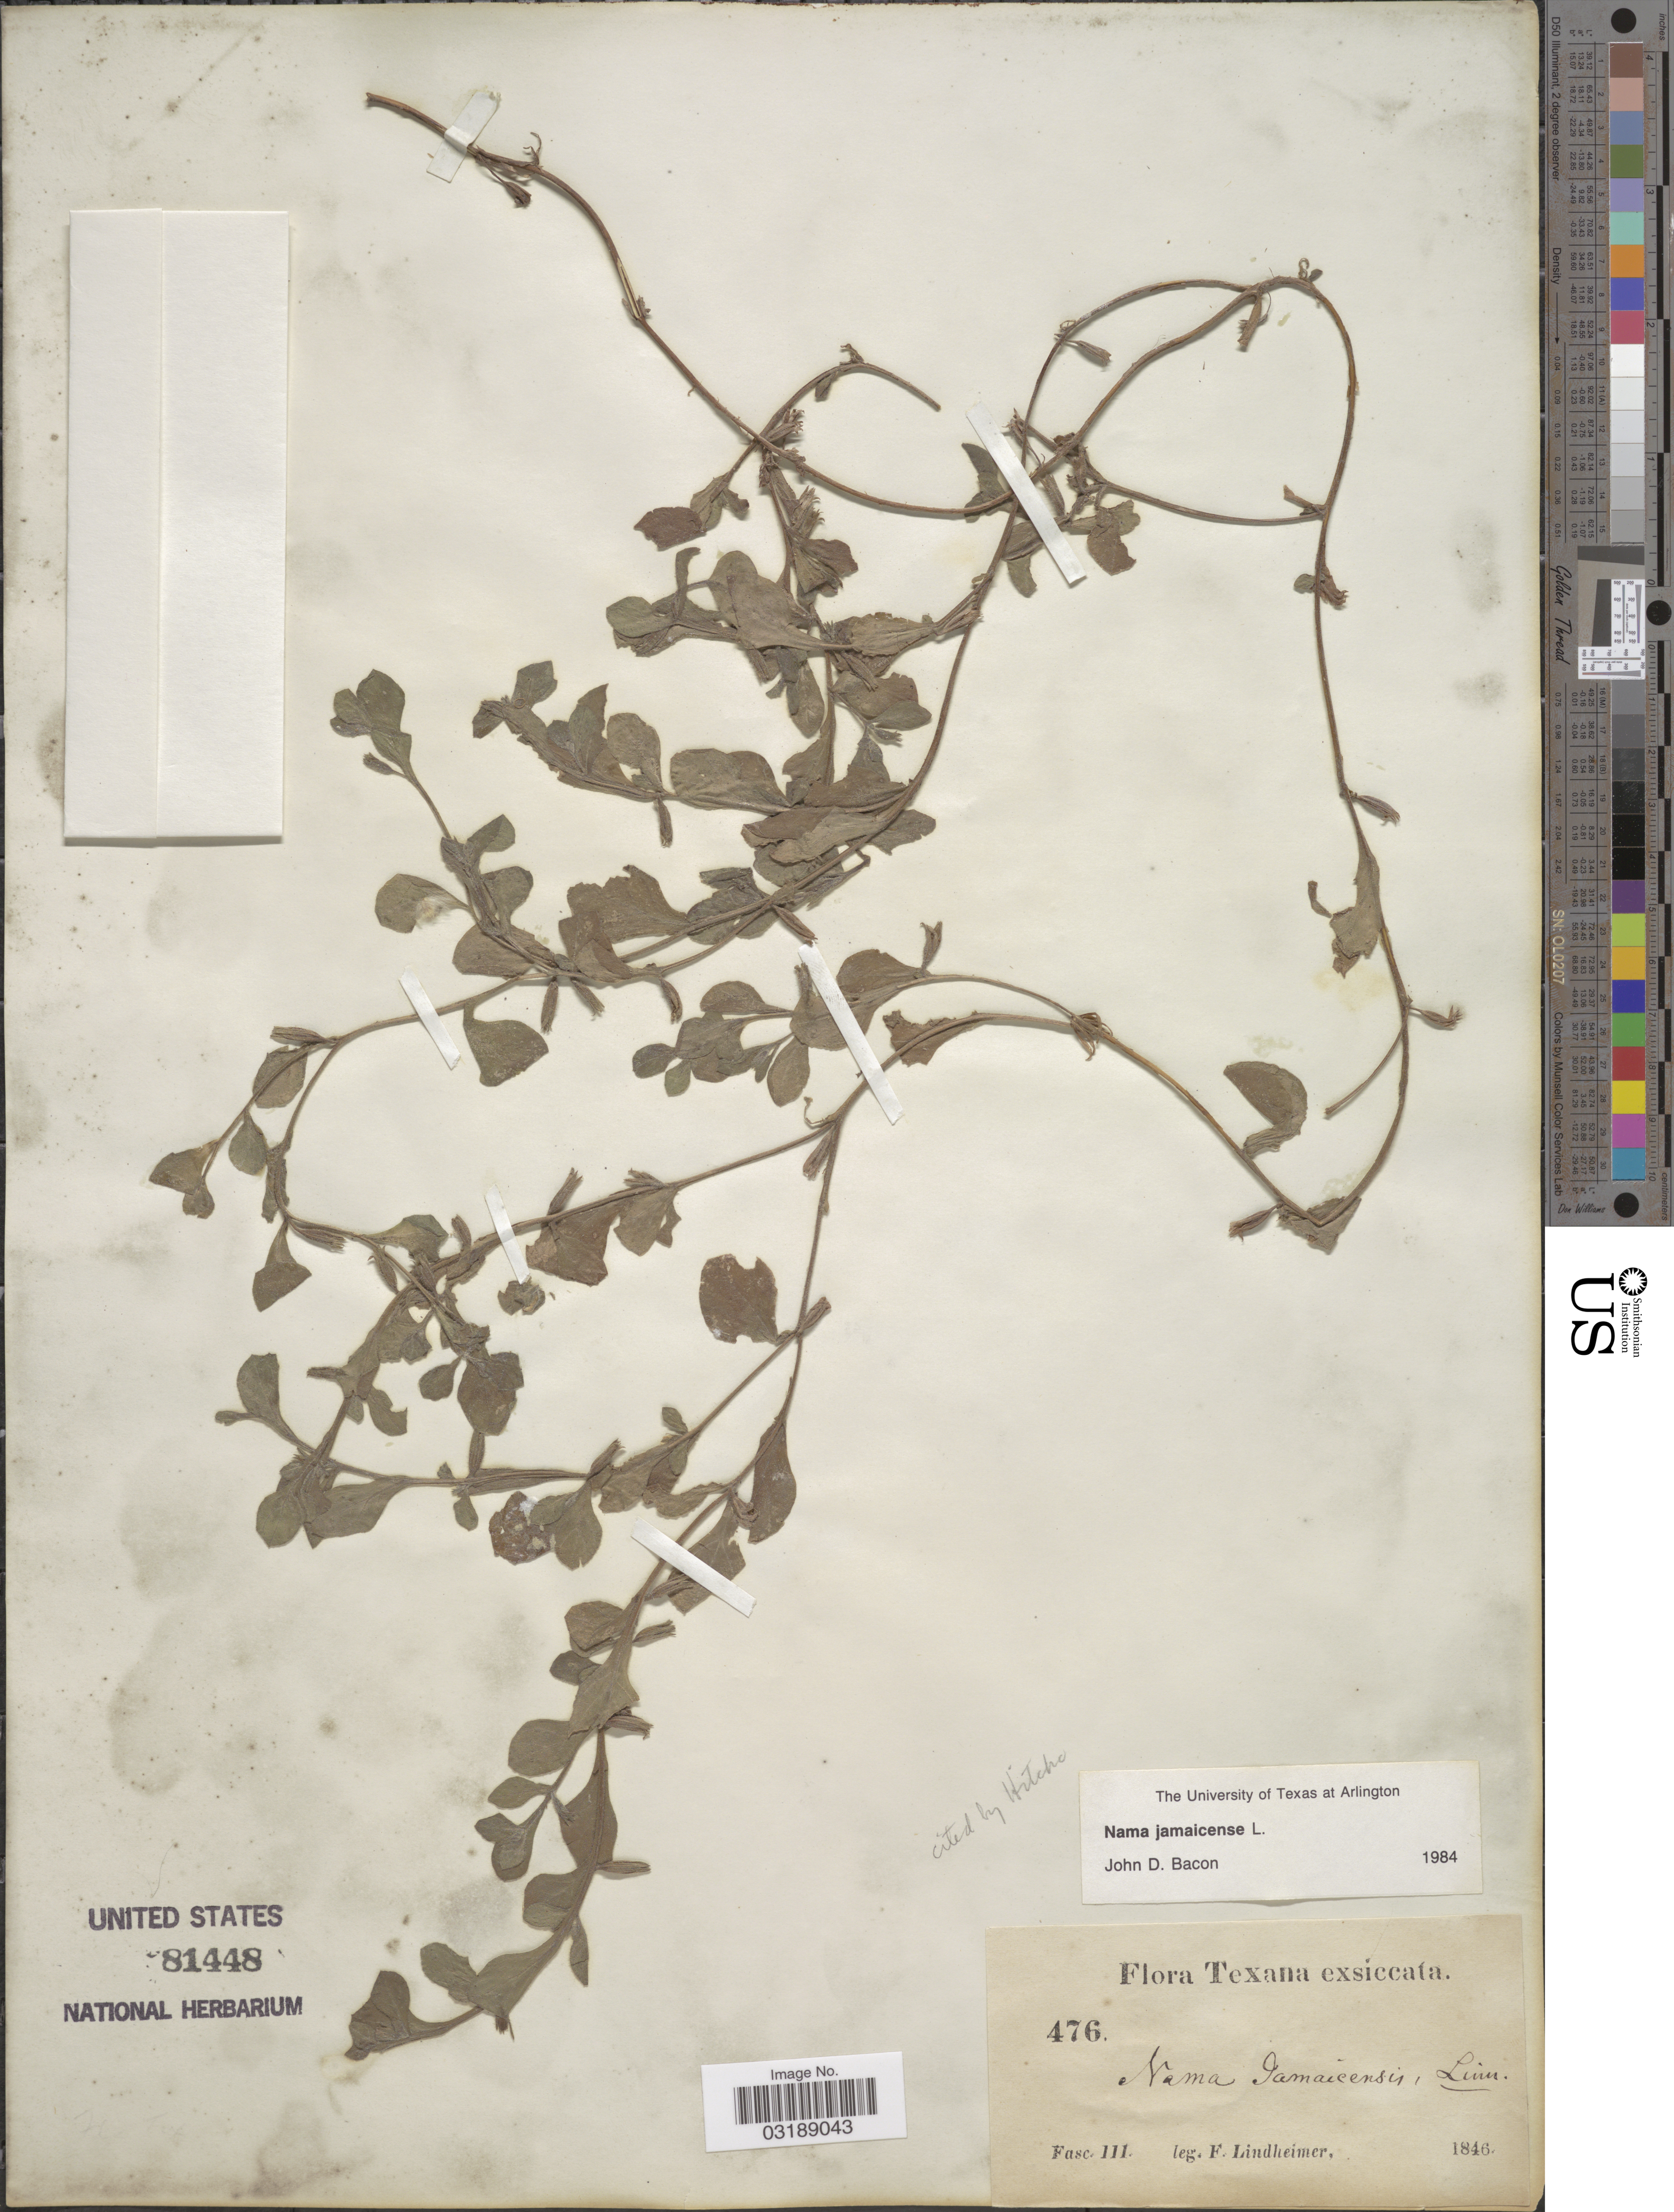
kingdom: Plantae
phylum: Tracheophyta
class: Magnoliopsida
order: Boraginales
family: Namaceae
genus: Nama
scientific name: Nama jamaicensis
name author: L.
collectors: F. Lindheimer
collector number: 476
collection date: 1846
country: United States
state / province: Texas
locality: Fasc III [unsure placement]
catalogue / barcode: US 81448